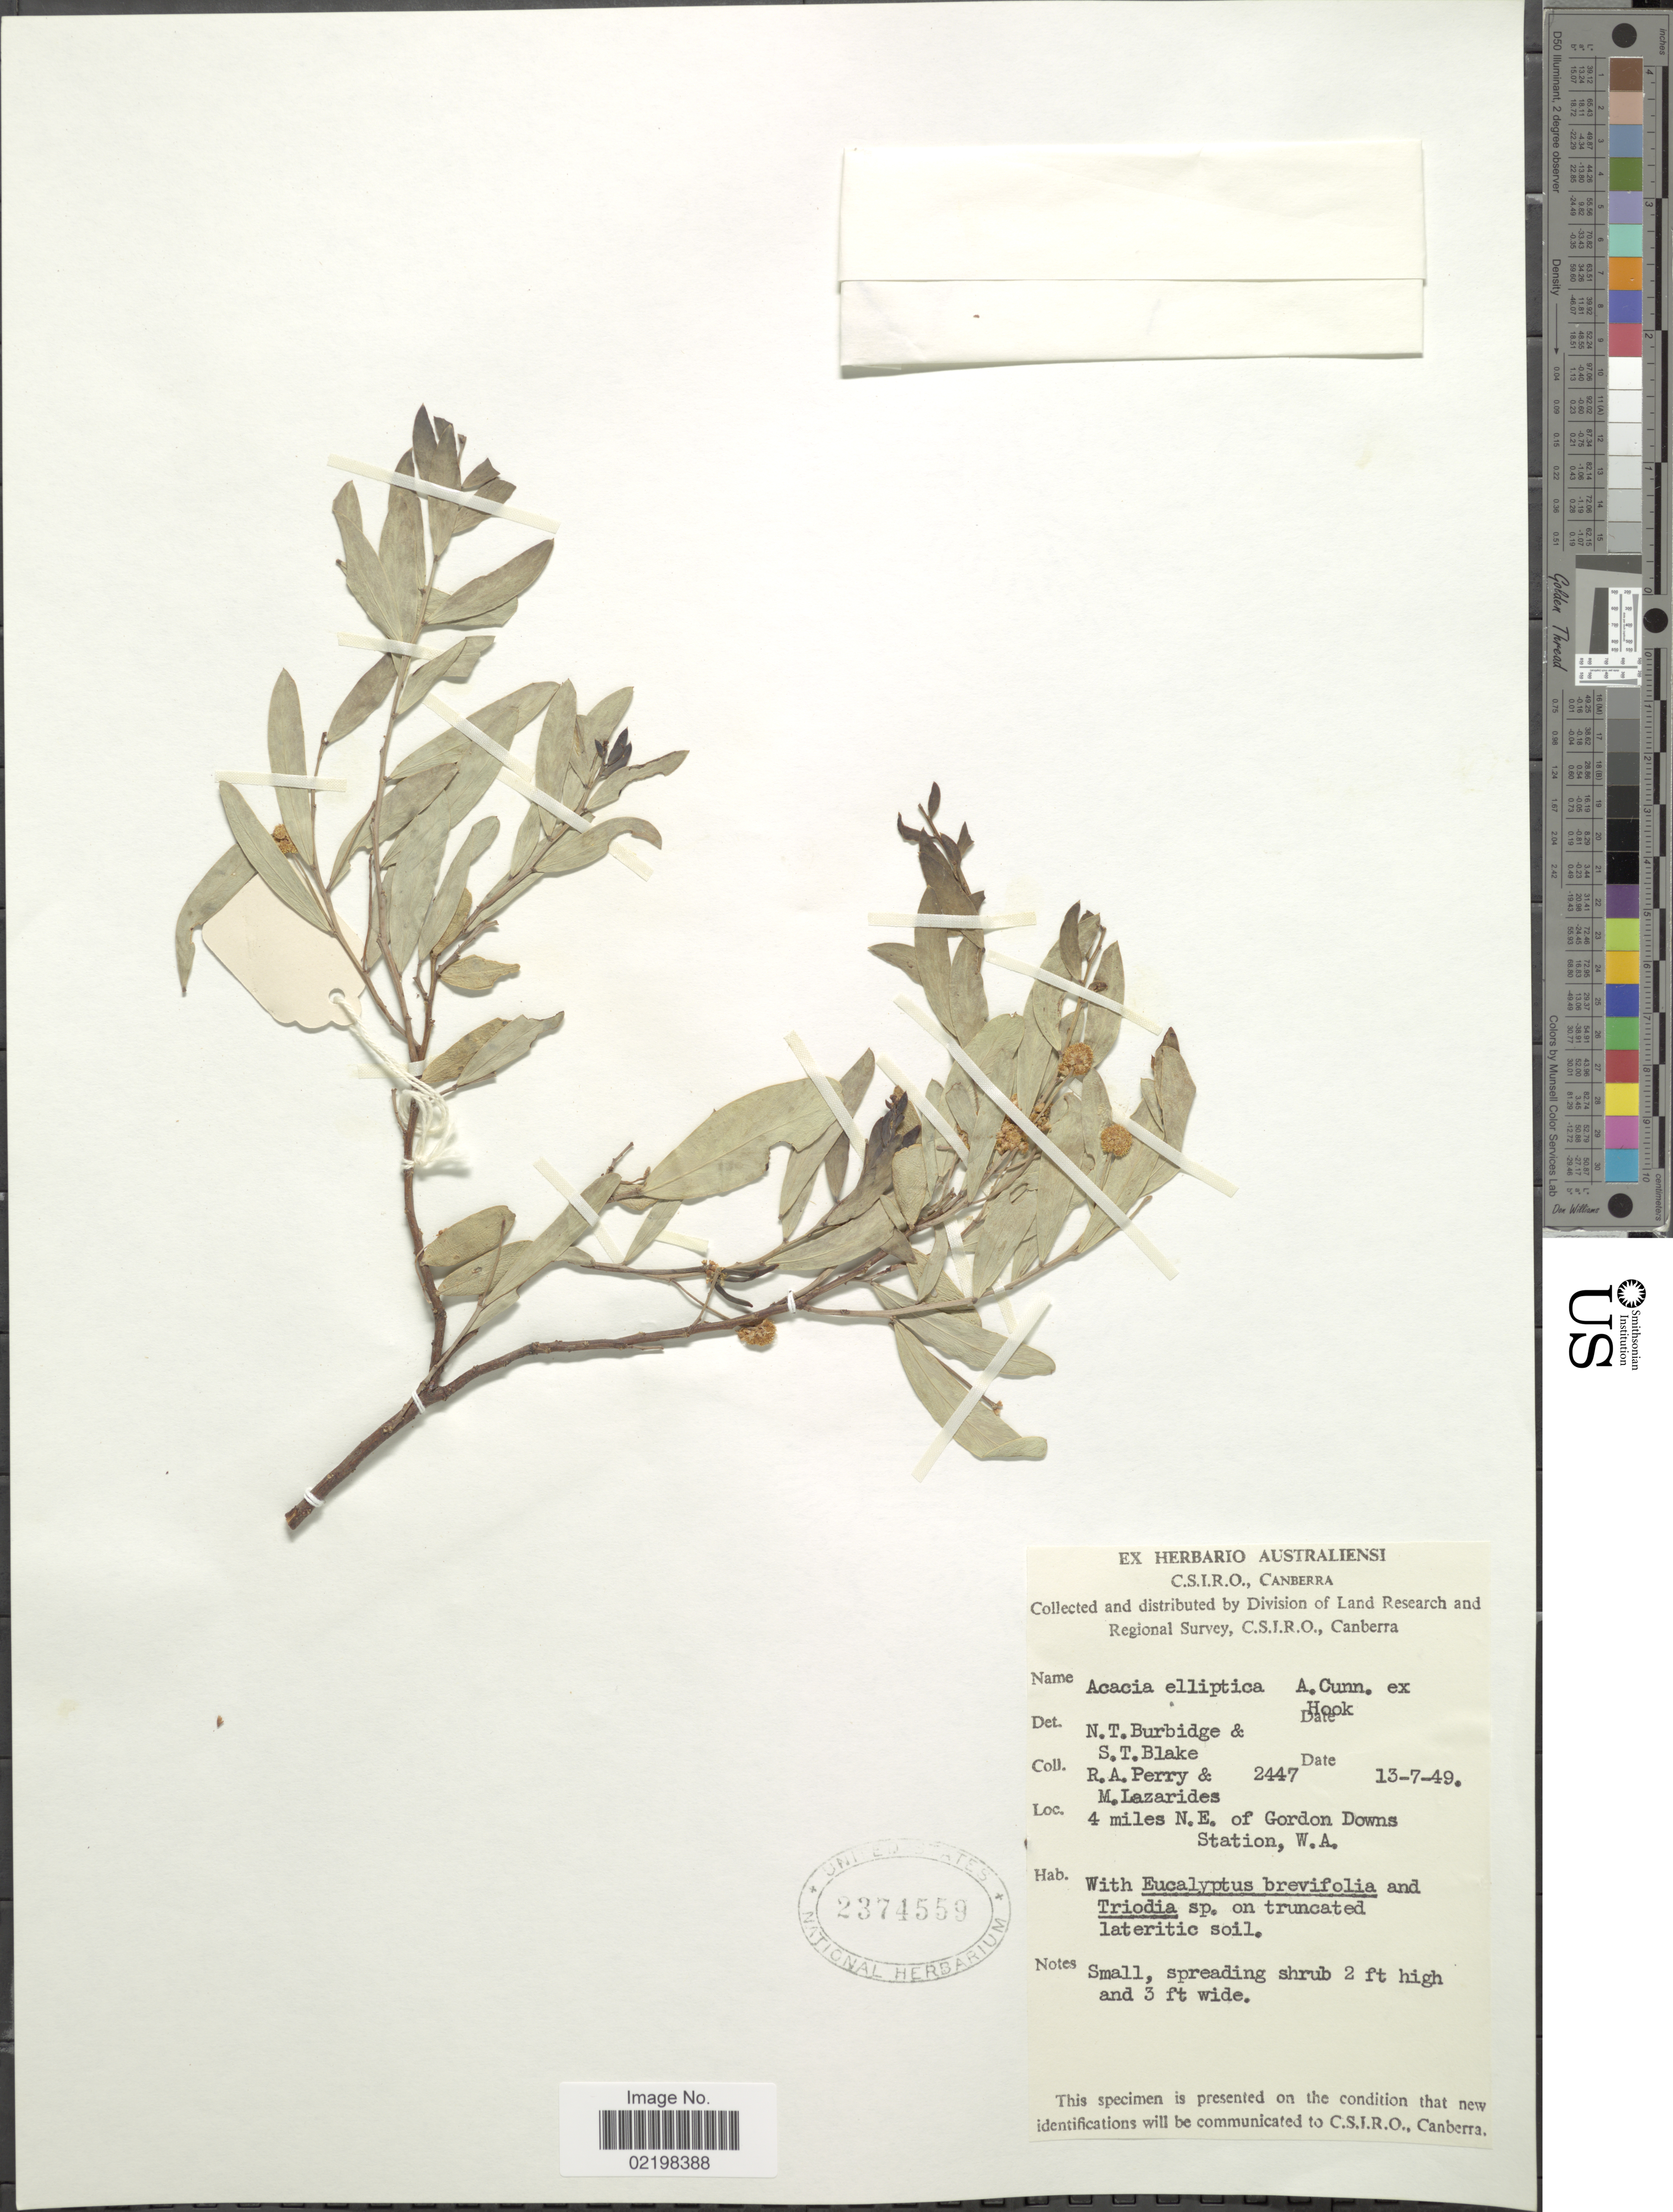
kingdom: Plantae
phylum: Tracheophyta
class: Magnoliopsida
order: Fabales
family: Fabaceae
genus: Acacia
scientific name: Acacia elliptica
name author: Benth.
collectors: Perry, R. A. & M. Lazarides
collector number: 2447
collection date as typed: Transcribed d/m/y: 13/7/49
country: Australia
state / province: Western Australia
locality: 4 miles N.E. of Gordon Downs Station, W.A.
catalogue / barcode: US 2374559